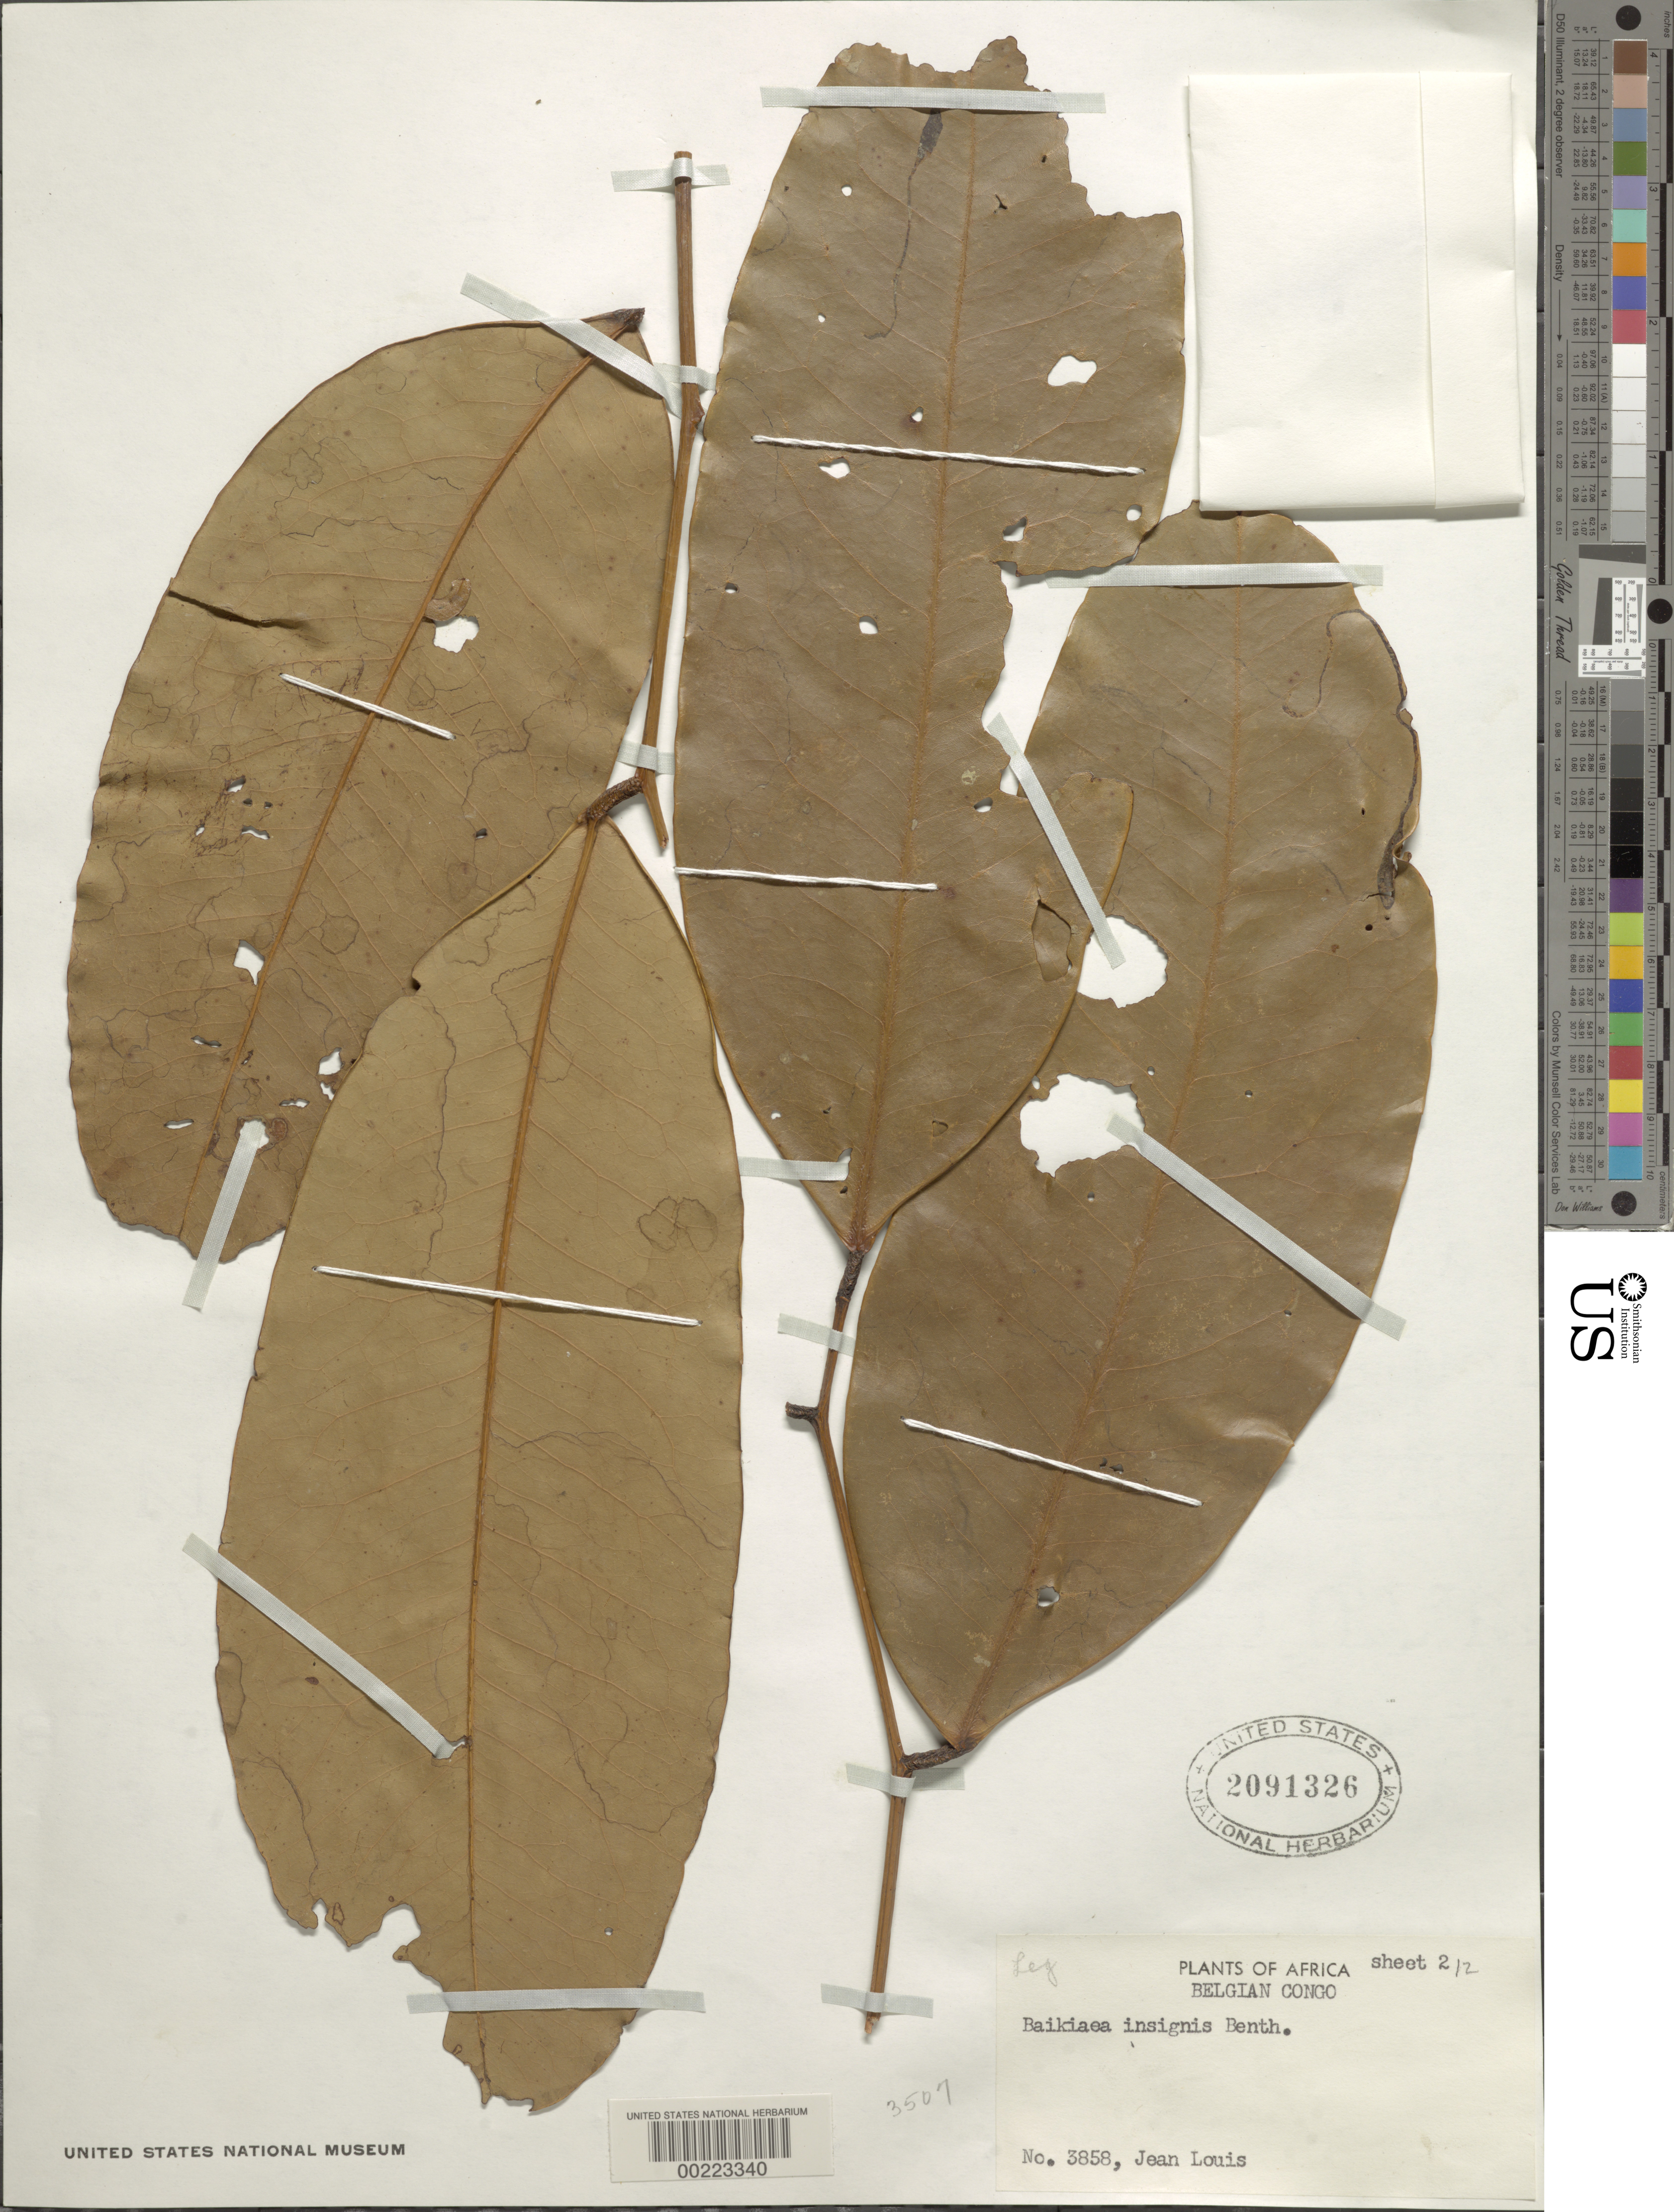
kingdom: Plantae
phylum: Tracheophyta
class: Magnoliopsida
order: Fabales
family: Fabaceae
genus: Baikiaea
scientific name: Baikiaea insignis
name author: Benth.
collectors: J. Louis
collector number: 3858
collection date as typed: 14 May 1937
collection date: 1937-05-14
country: Congo, Democratic Republic of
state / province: Tshopo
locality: Yangambi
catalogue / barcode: US 2091326